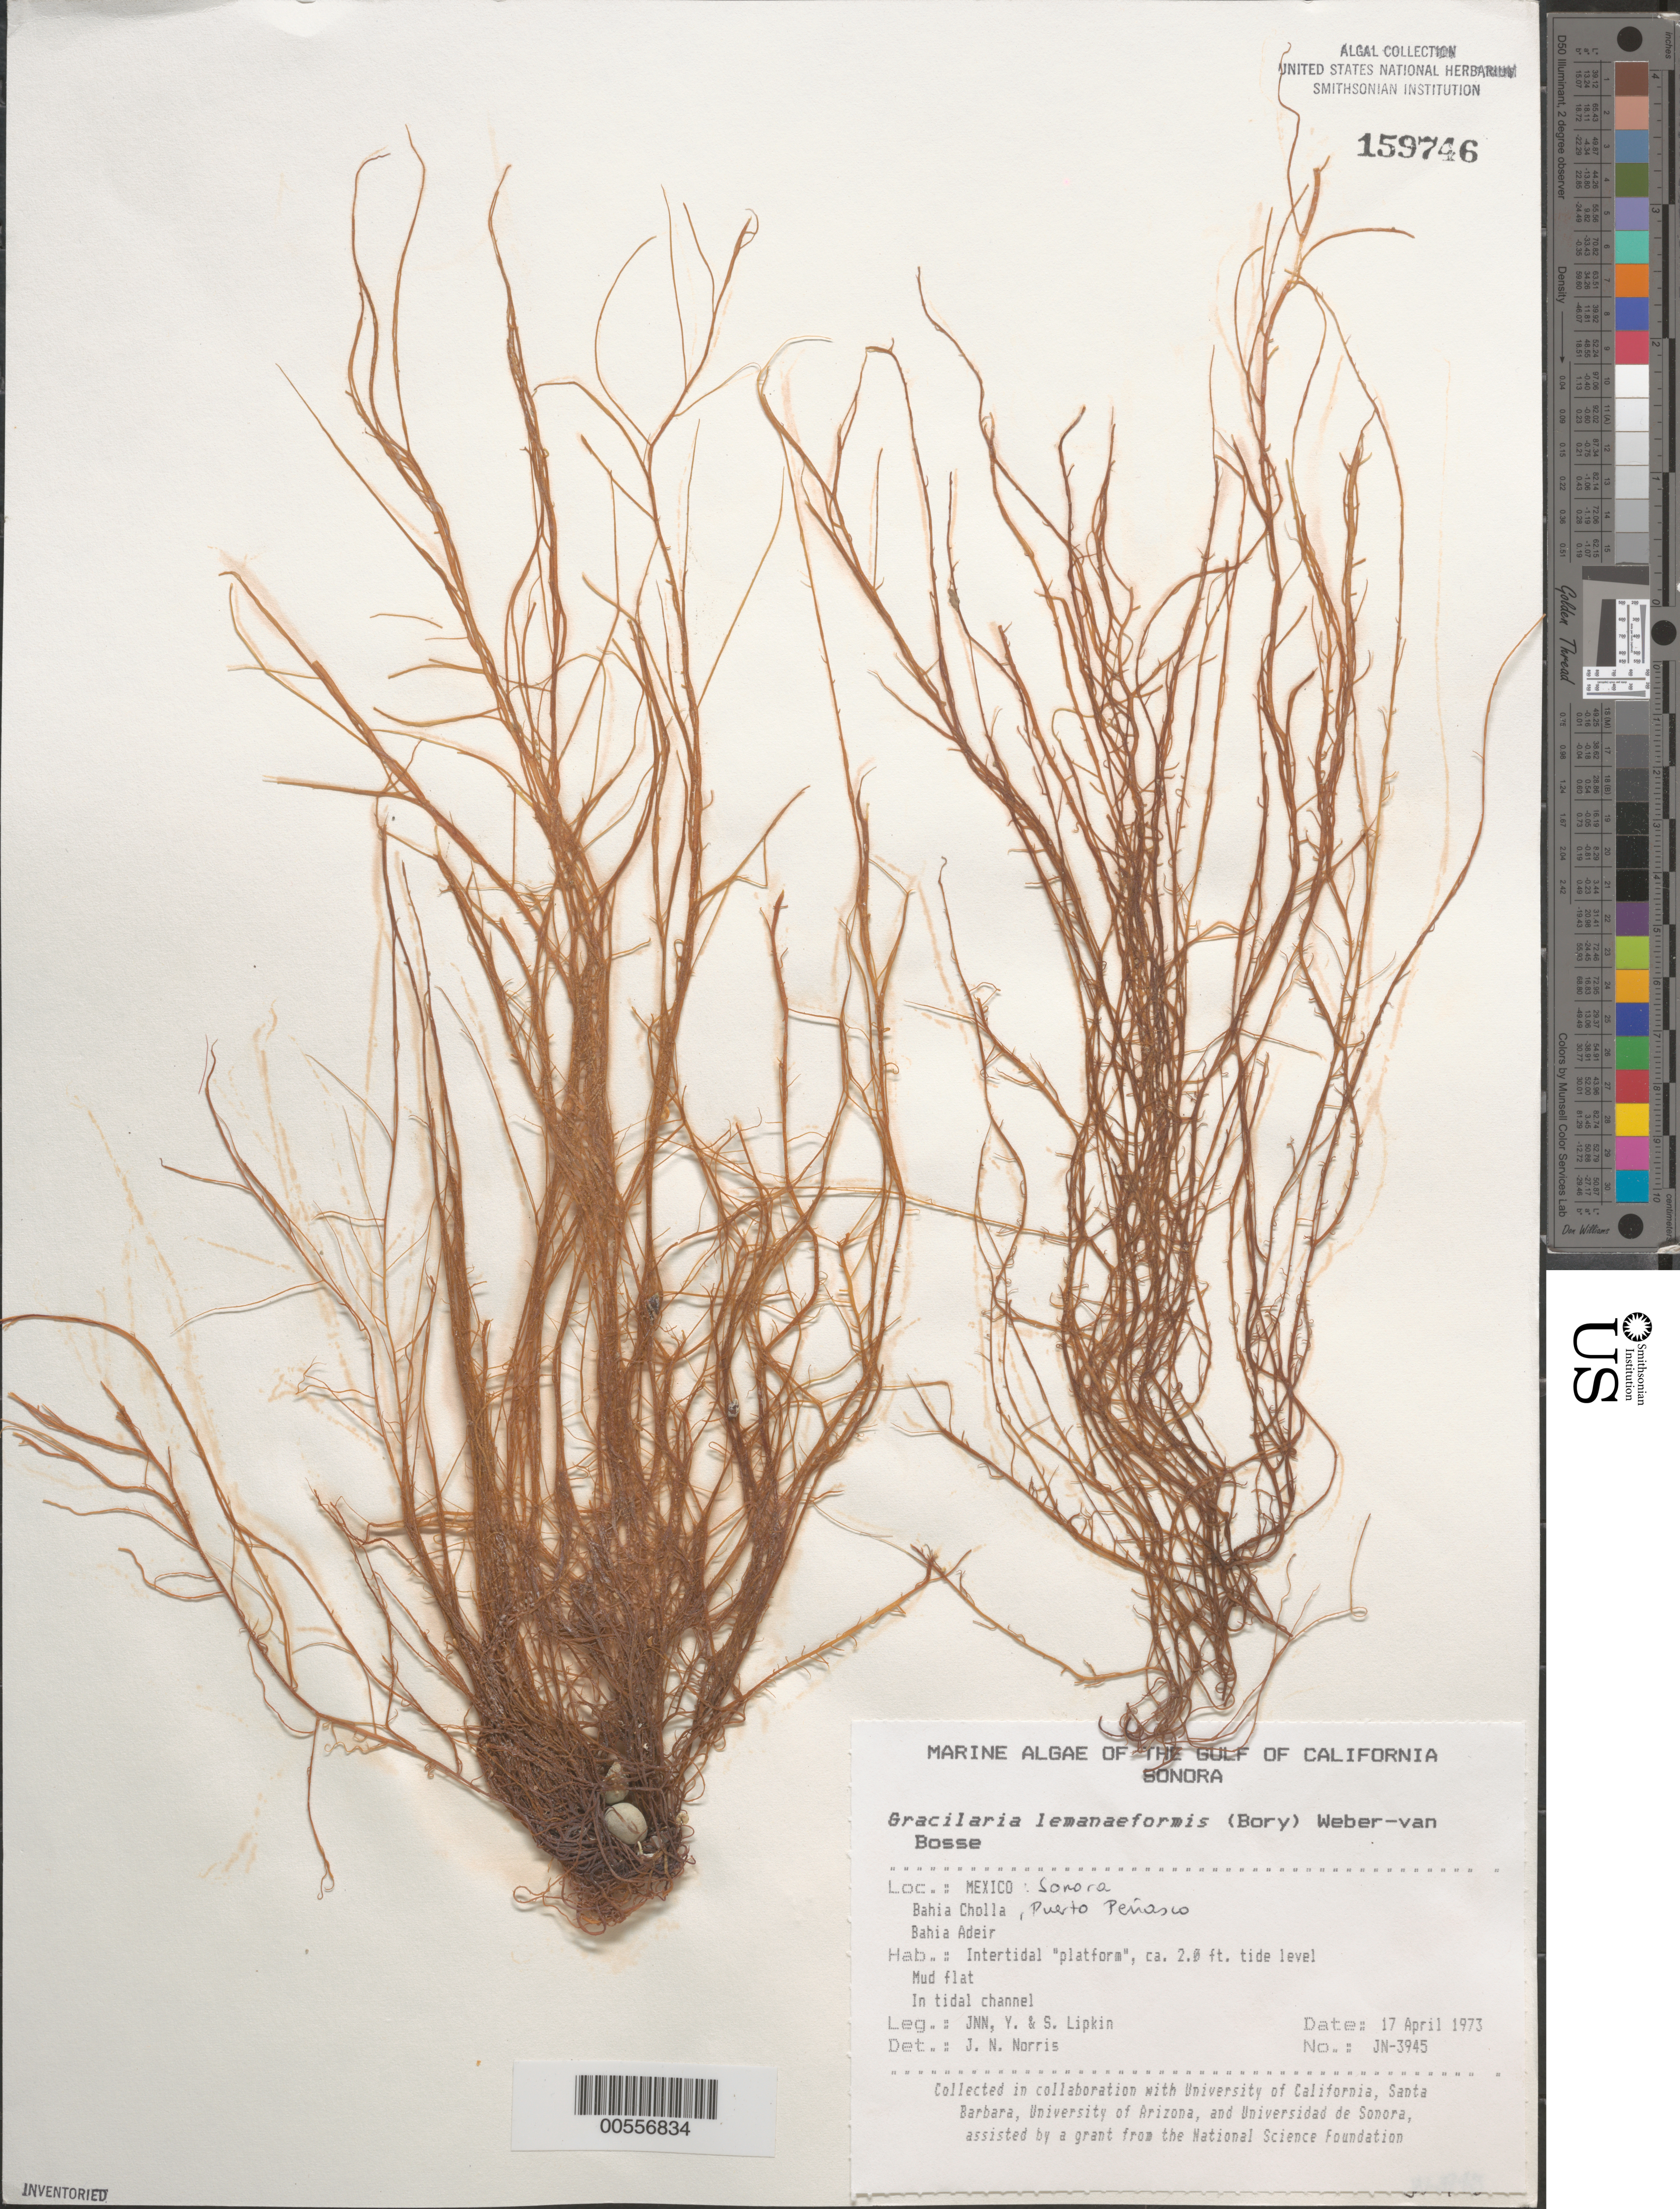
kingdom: Plantae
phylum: Rhodophyta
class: Florideophyceae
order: Gracilariales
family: Gracilariaceae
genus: Gracilariopsis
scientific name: Gracilariopsis lemaneiformis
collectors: J. N. Norris, Y. Lipkin & S. Lipkin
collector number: JN-3945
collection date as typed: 17 Apr 1973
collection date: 1973-04-17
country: Mexico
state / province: Sonora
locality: Bahia Cholla, Bahia Adeir, Puerto Penasco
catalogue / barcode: US 159746